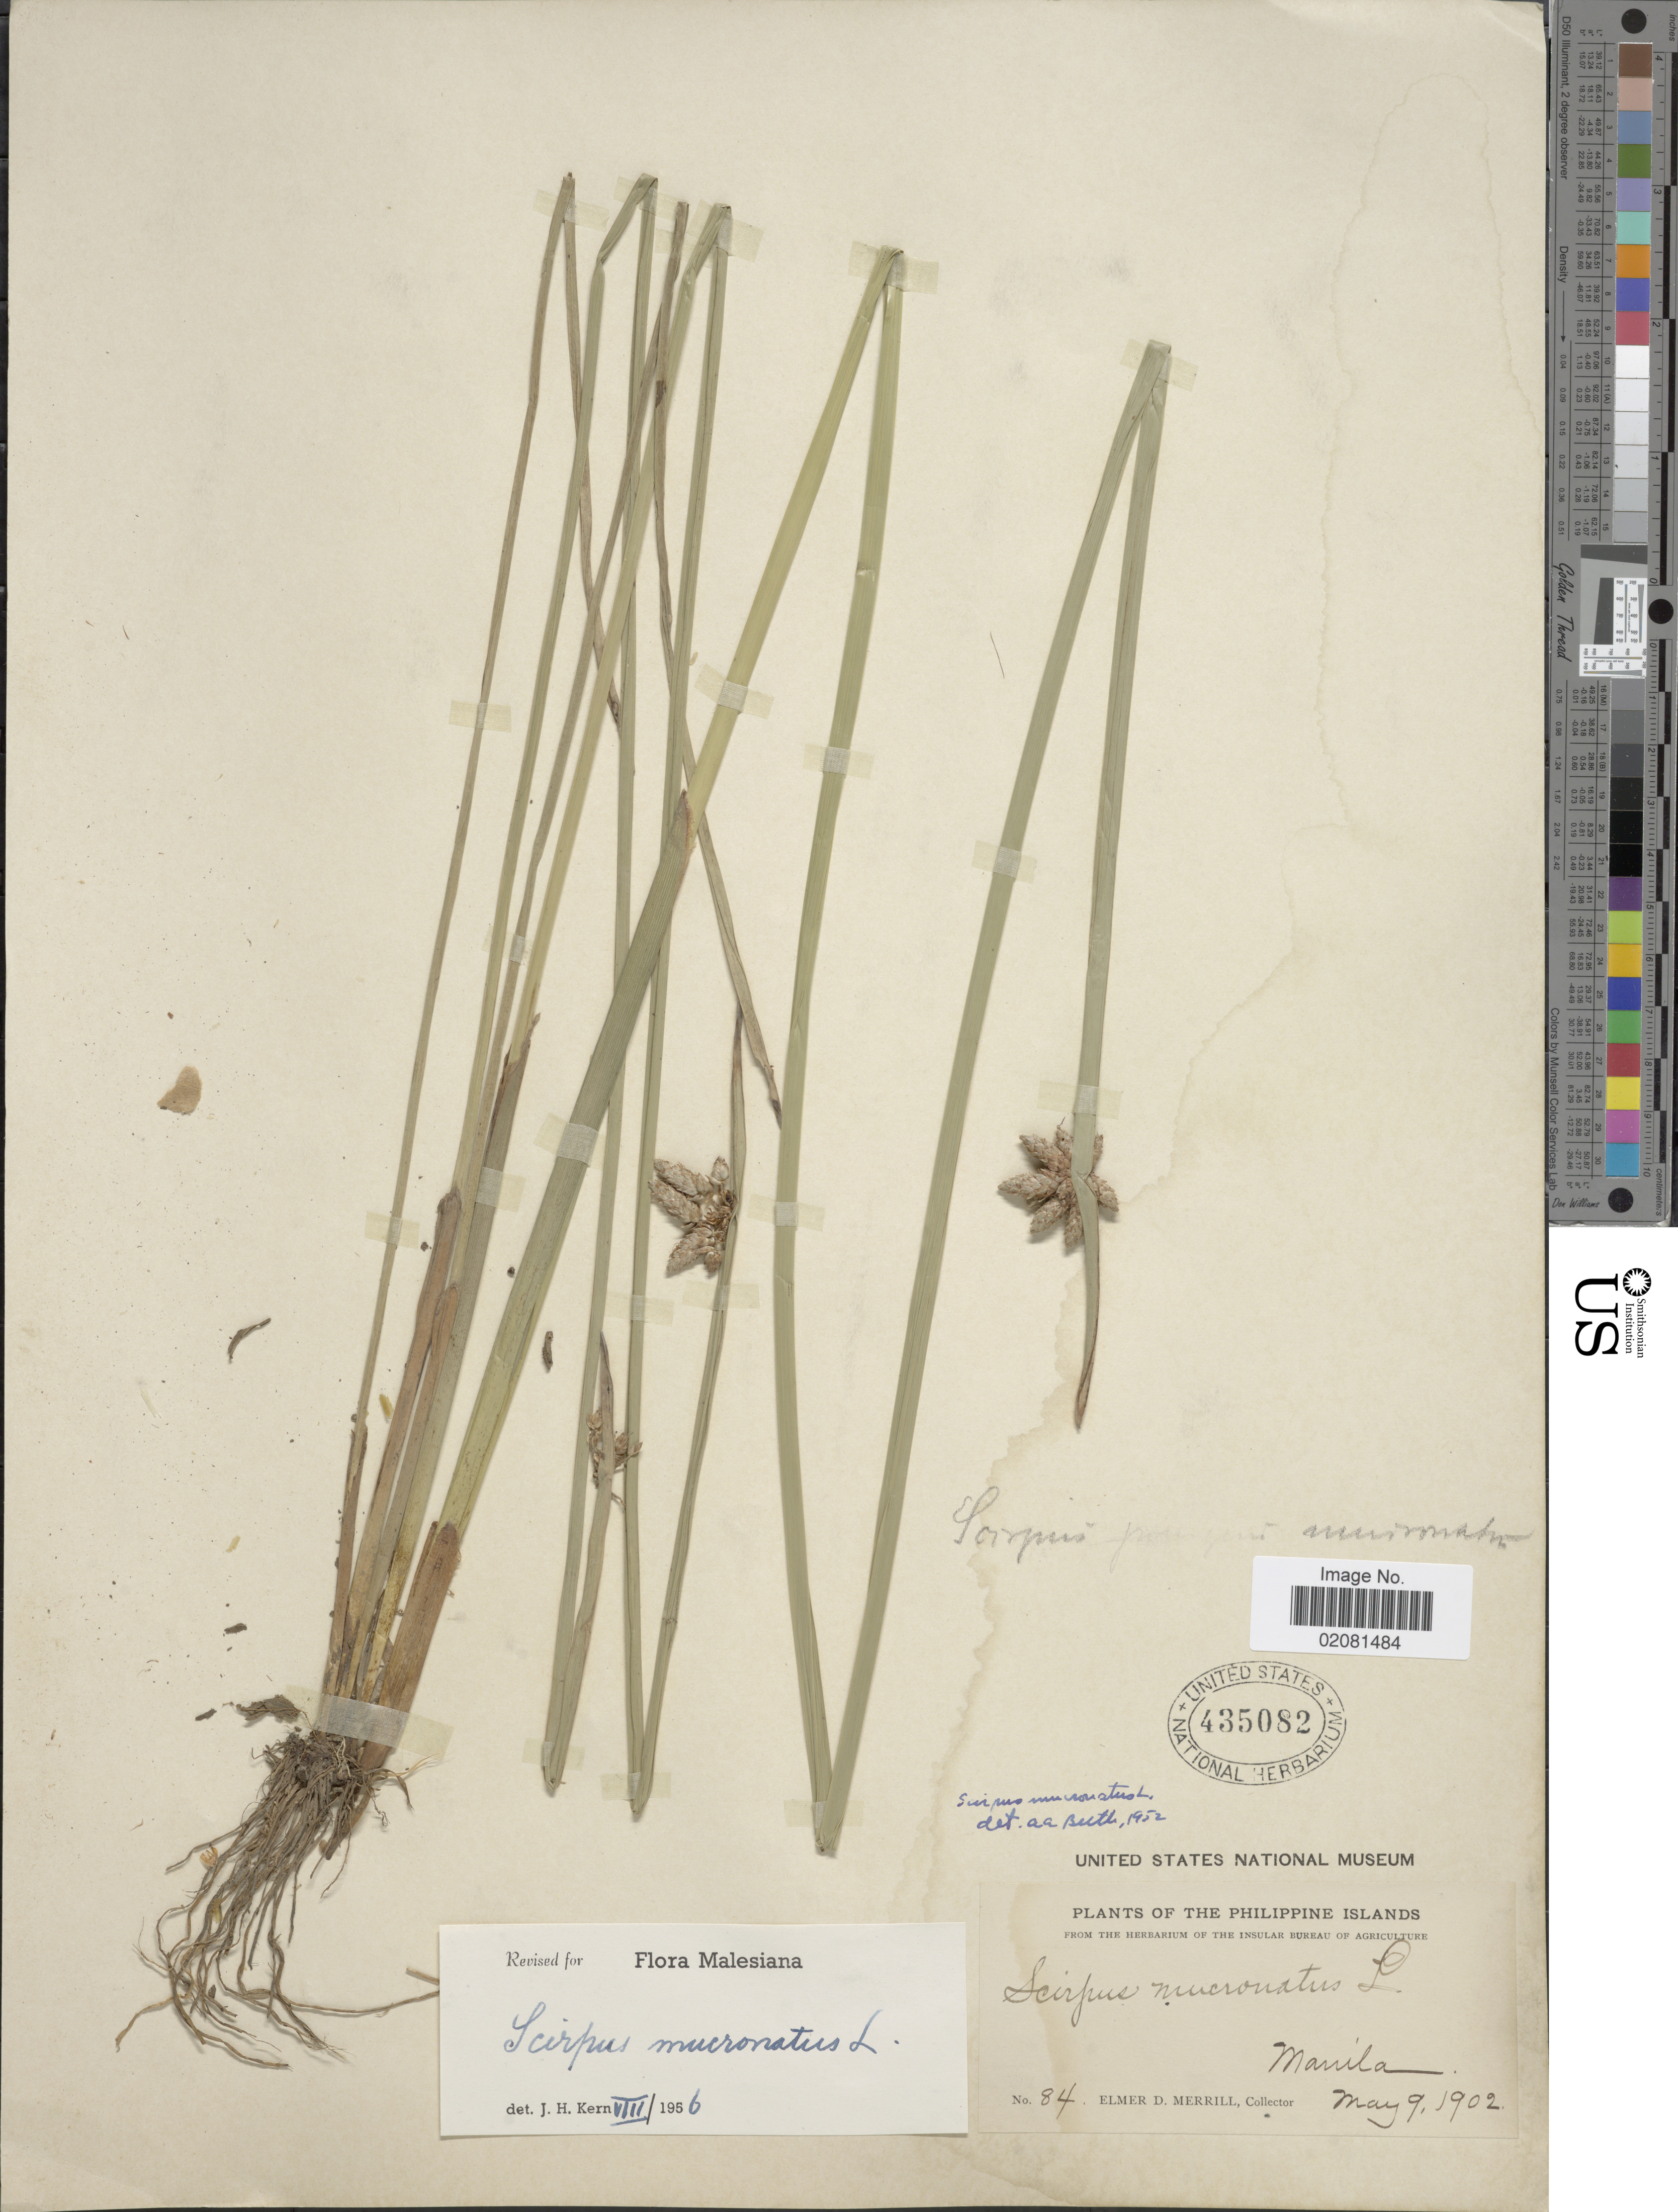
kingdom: Plantae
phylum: Tracheophyta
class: Liliopsida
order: Poales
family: Cyperaceae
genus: Schoenoplectus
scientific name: Schoenoplectus mucronatus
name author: (L.) Palla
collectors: E. D. Merrill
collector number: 84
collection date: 1902-05-09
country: Philippines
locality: Philippine Islands. Manila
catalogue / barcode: US 435082